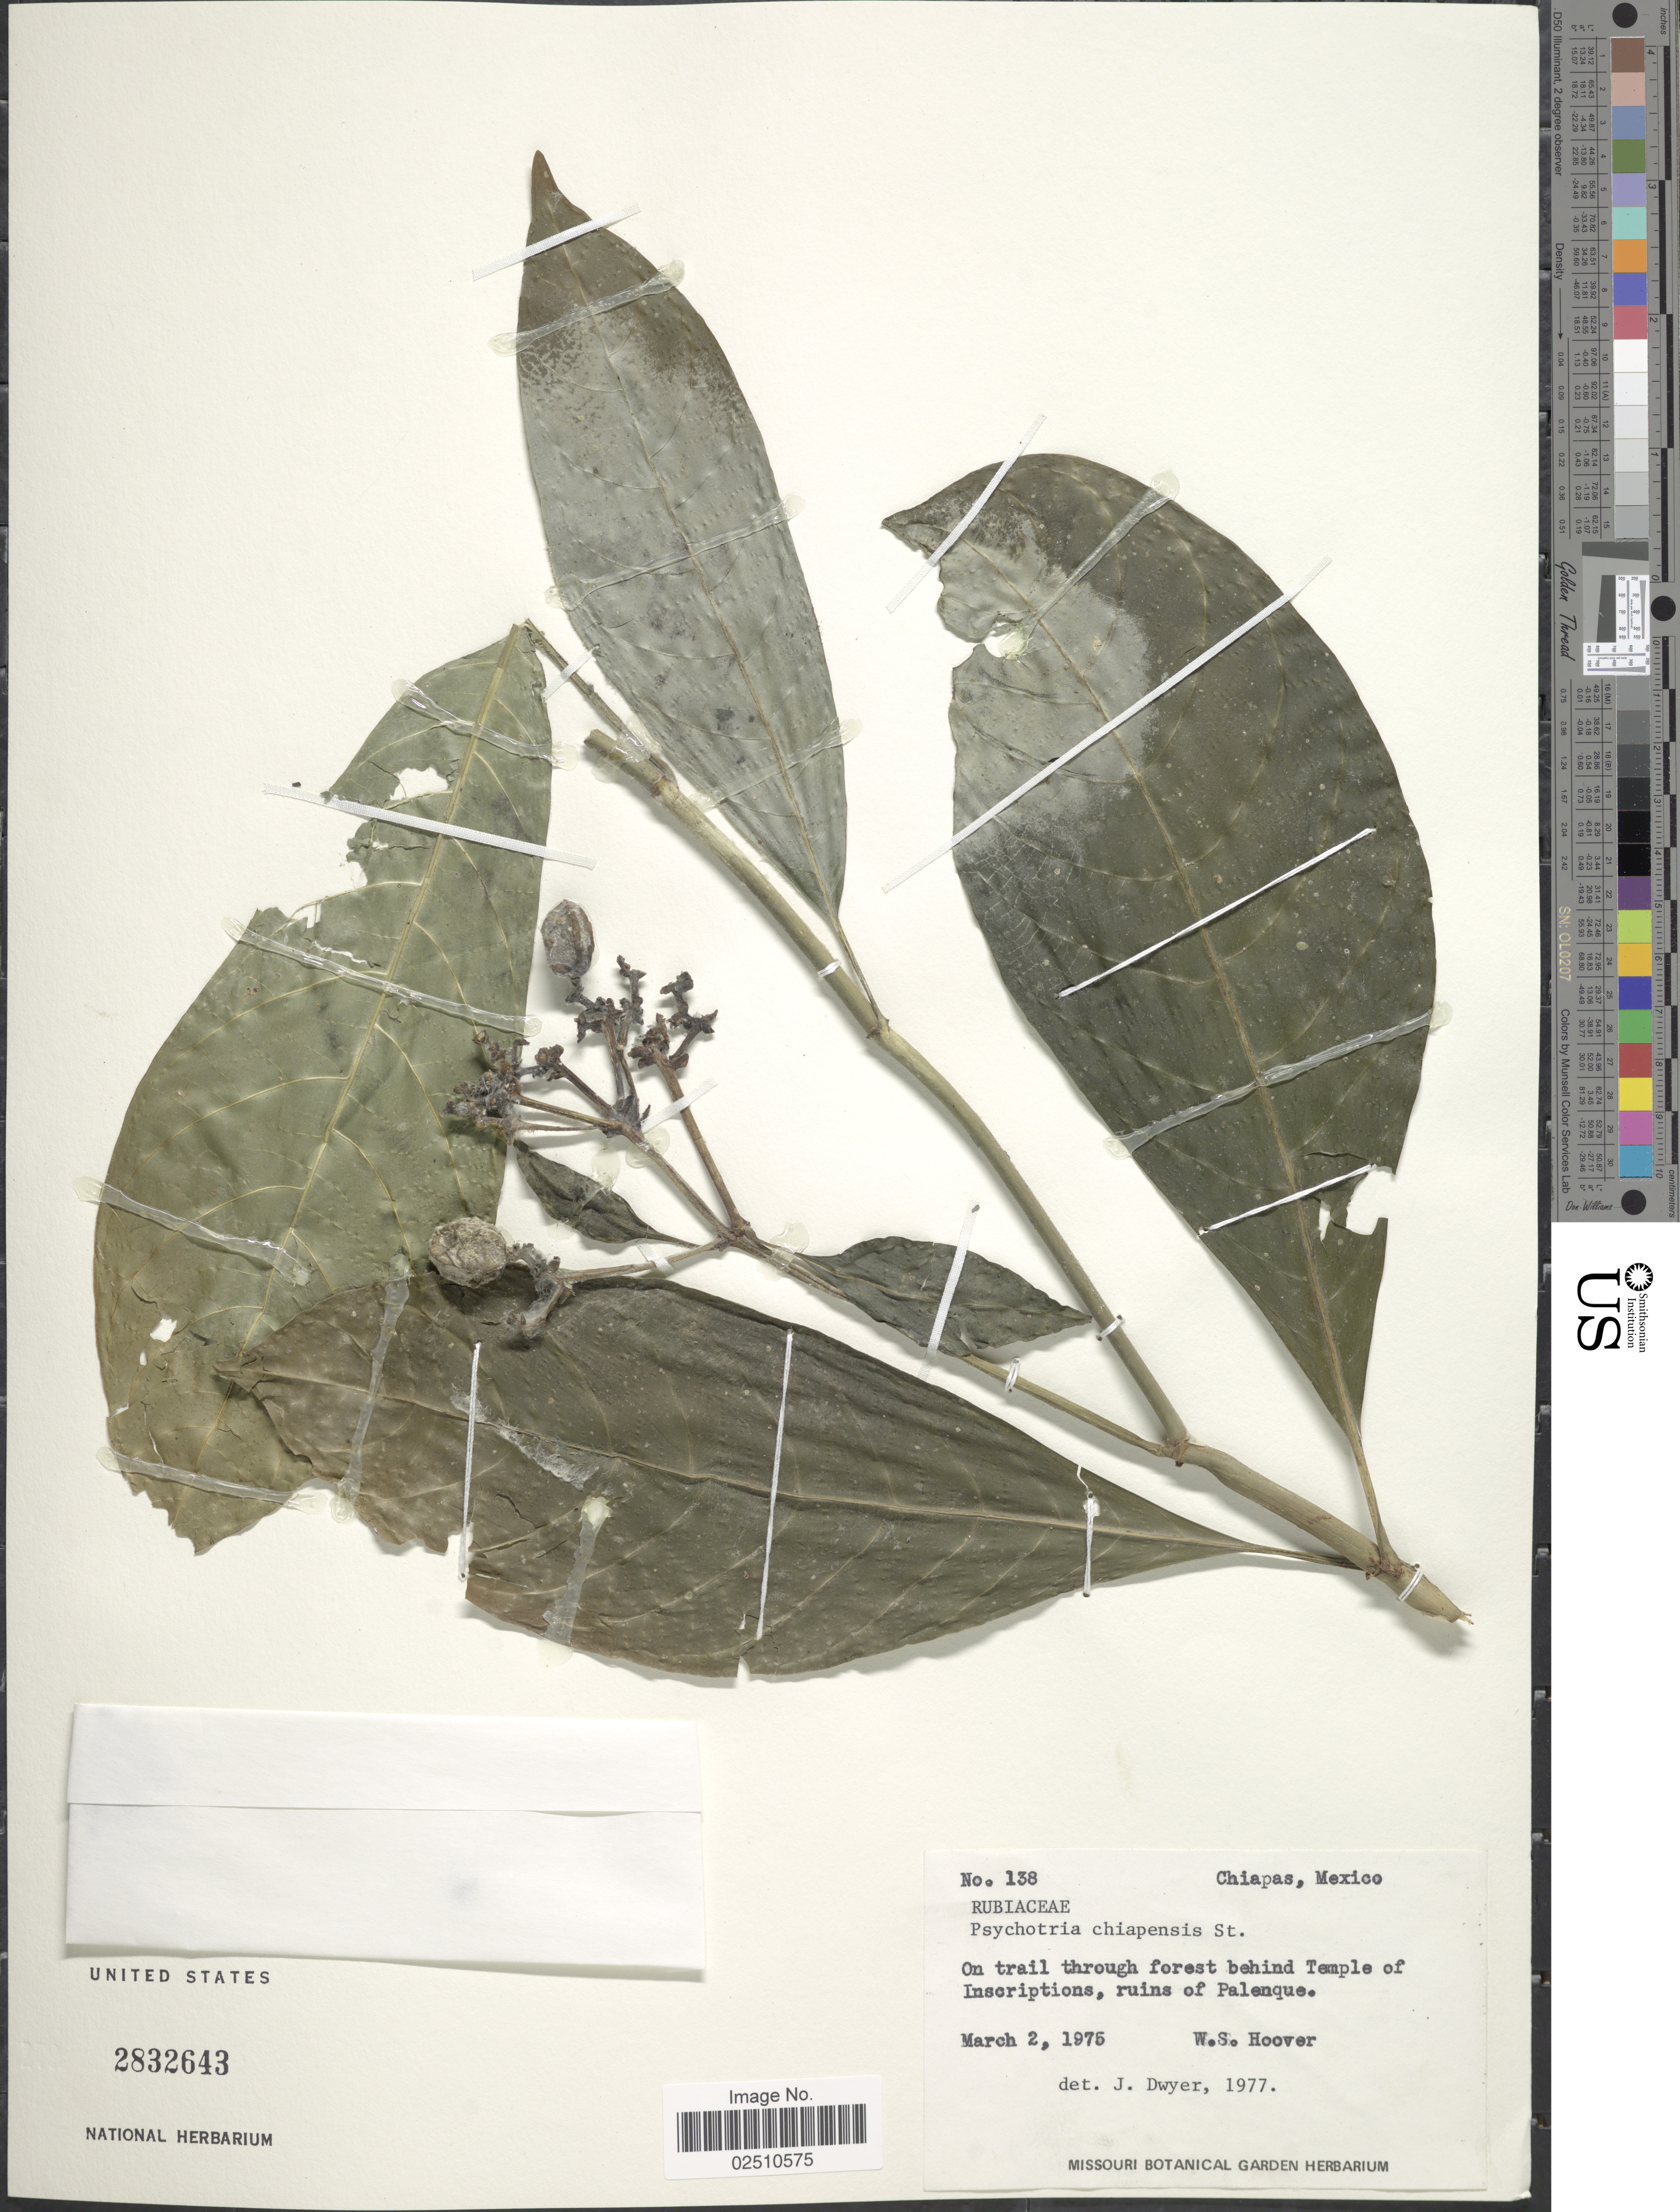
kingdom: Plantae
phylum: Tracheophyta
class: Magnoliopsida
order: Gentianales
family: Rubiaceae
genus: Psychotria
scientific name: Psychotria chiapensis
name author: Standl.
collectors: W. S. Hoover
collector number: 138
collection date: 1975-03-02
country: Mexico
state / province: Chiapas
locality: On trail through forest behind Temple of Inscriptions, ruins of Palenque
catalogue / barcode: US 2832643